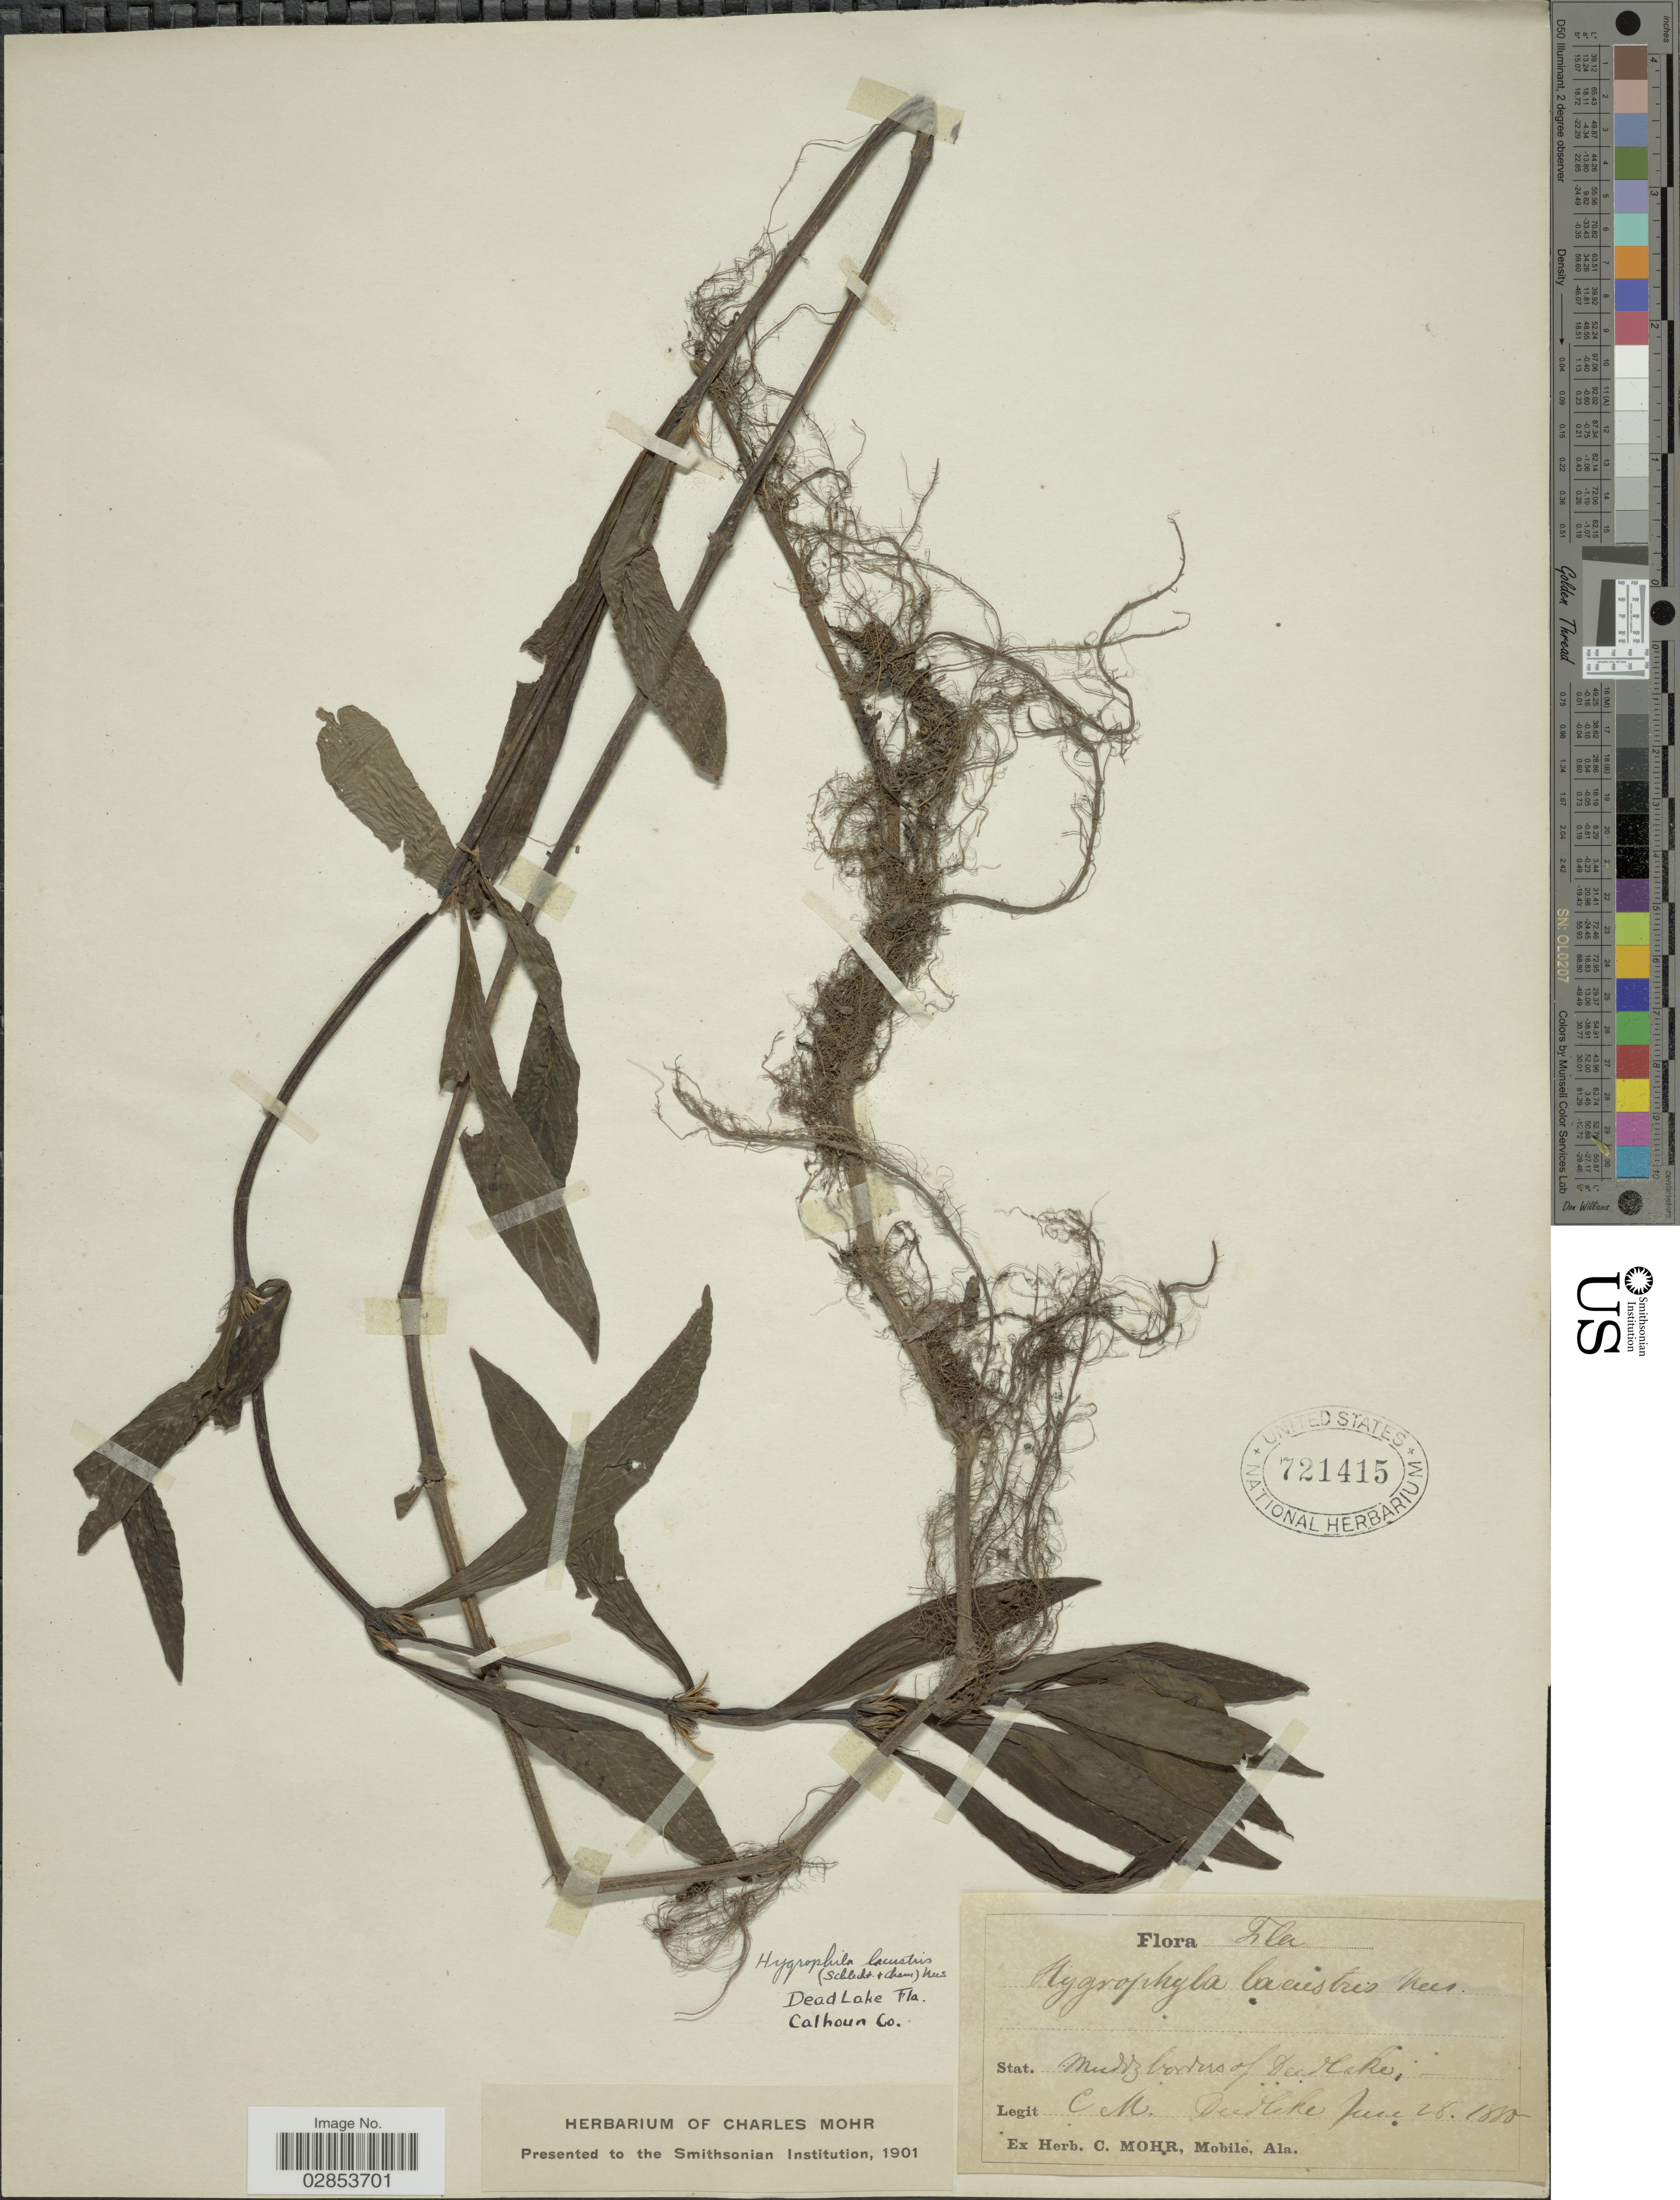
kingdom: Plantae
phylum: Tracheophyta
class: Magnoliopsida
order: Lamiales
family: Acanthaceae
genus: Hygrophila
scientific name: Hygrophila costata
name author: Nees & T. Nees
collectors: Mohr, C. T. (herbarium)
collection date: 1880-01-28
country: United States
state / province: Florida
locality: Dead Lake Fla.. Calhoun Co.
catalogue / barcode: US 721415